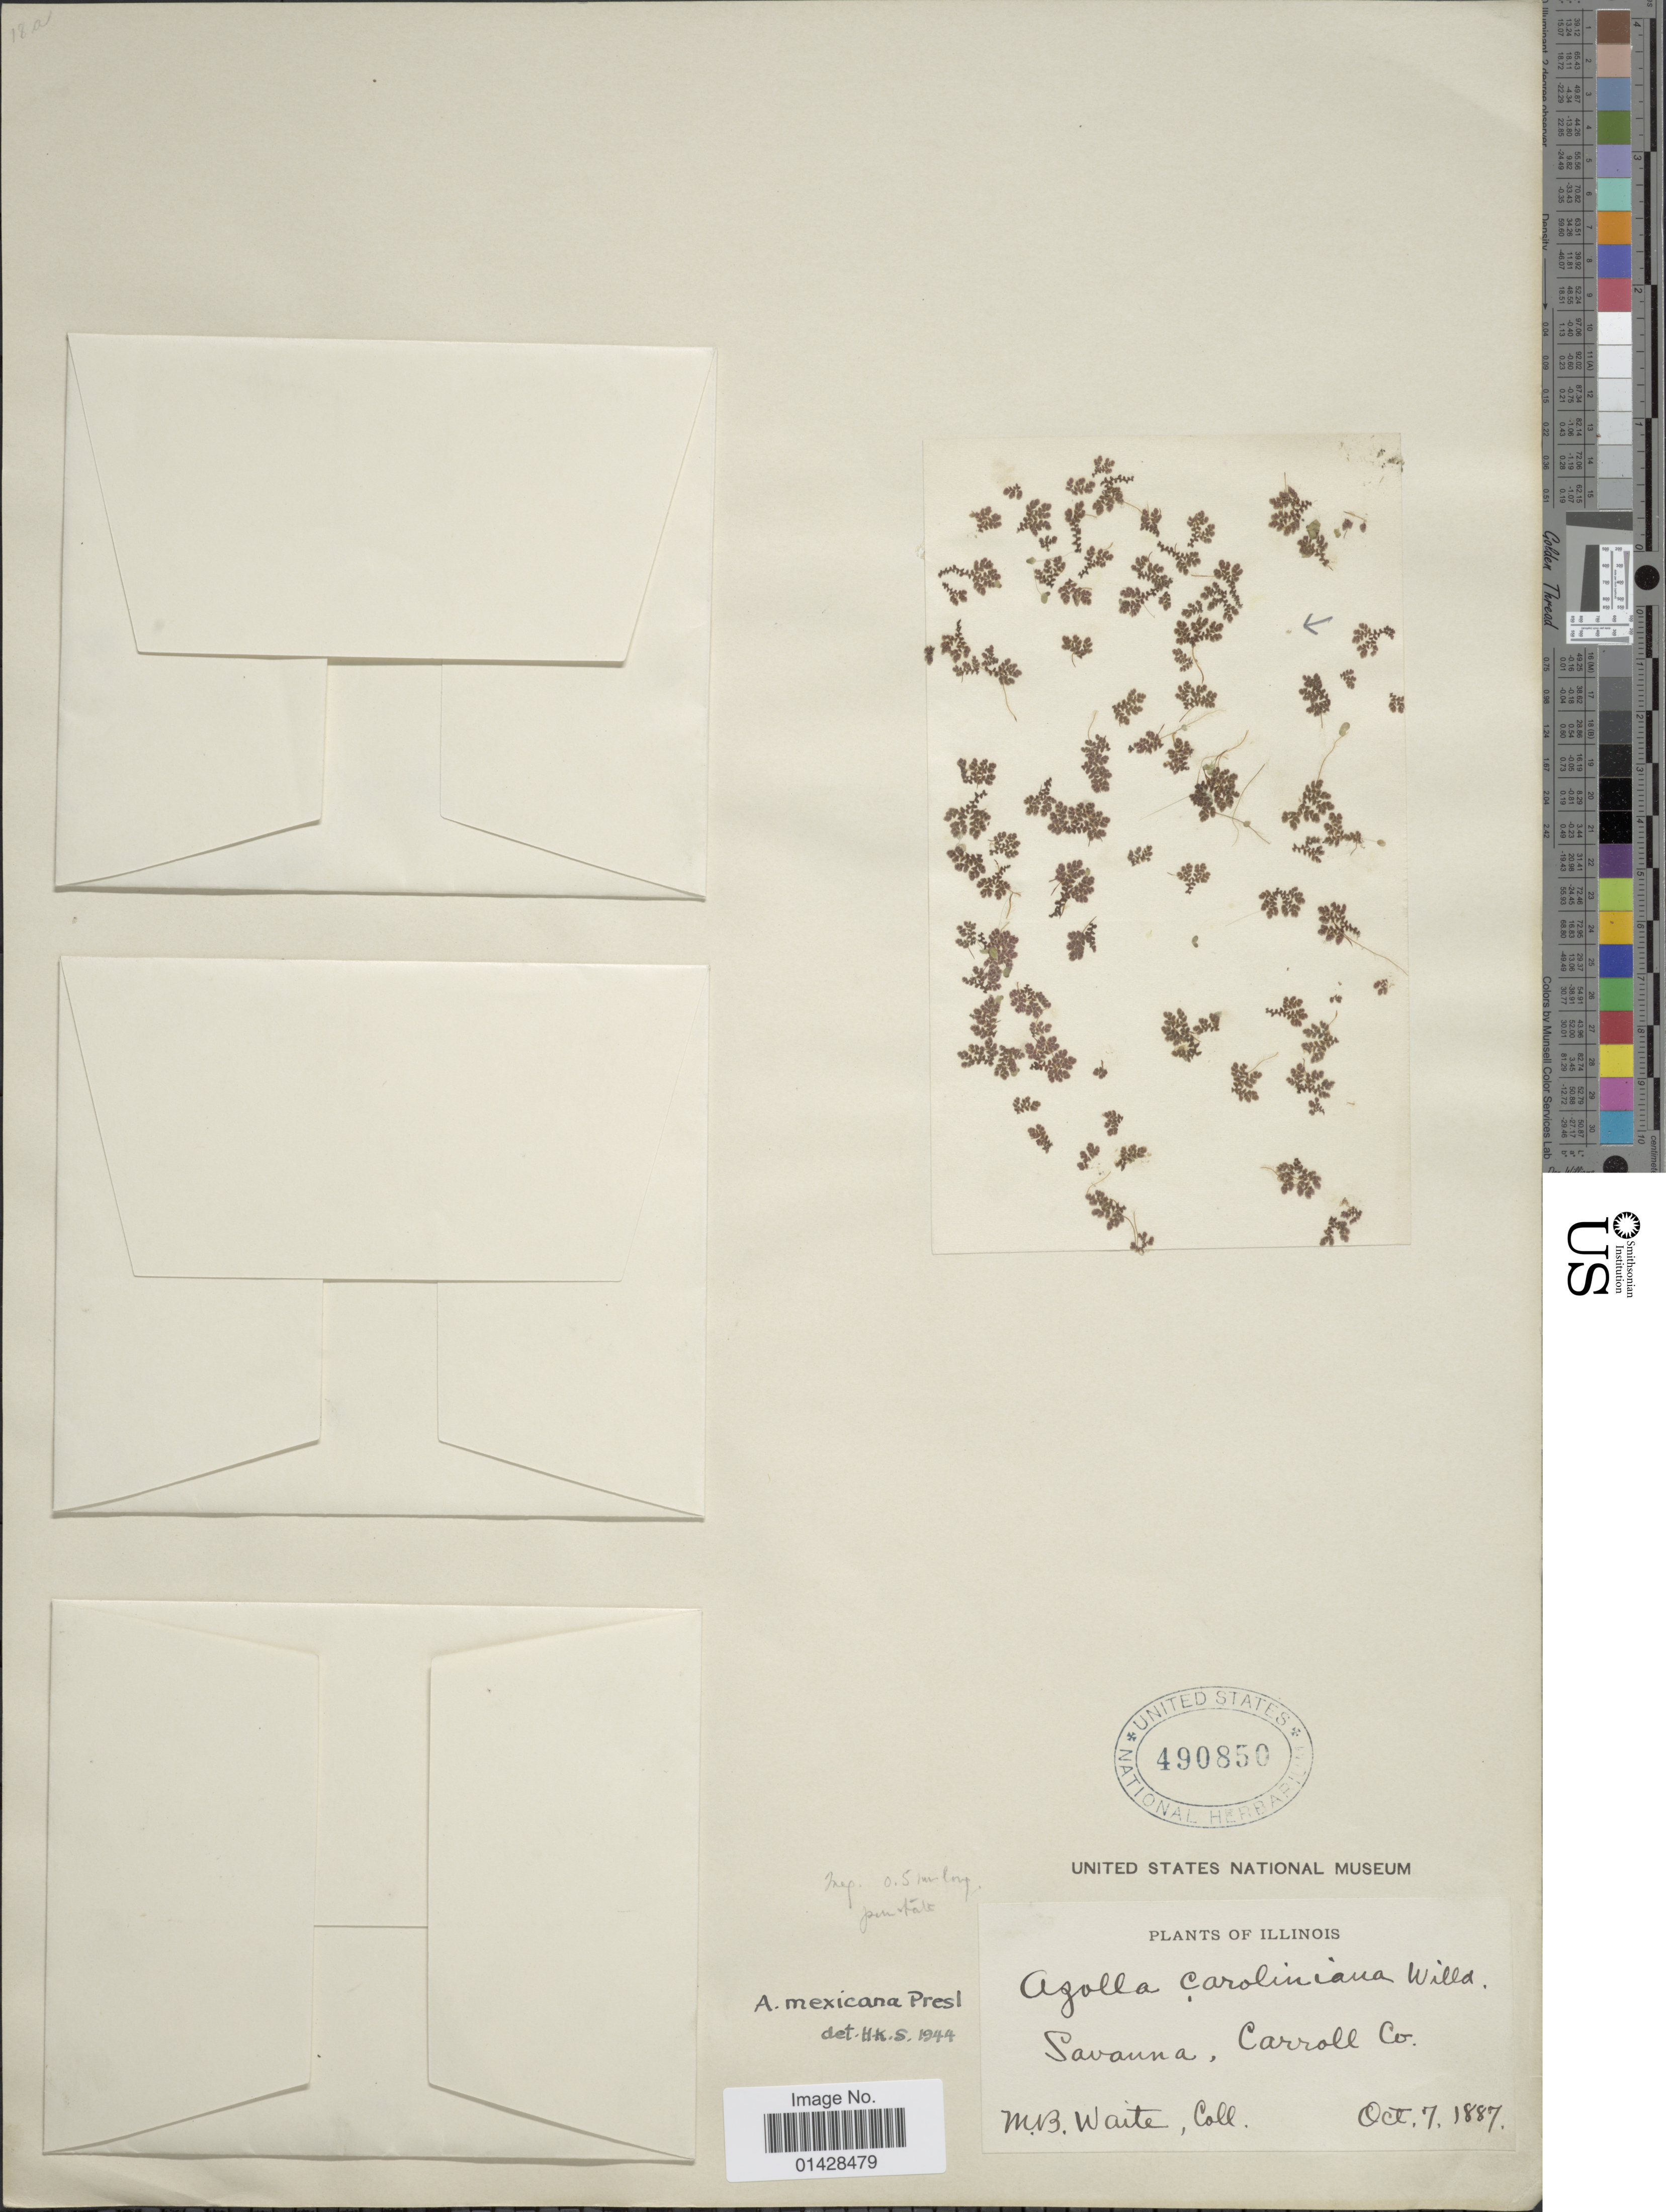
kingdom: Plantae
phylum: Tracheophyta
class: Polypodiopsida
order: Salviniales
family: Salviniaceae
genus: Azolla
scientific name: Azolla mexicana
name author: C. Presl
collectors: M. B. Waite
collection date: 1887-10-07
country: United States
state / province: Illinois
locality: Savanna, Carroll Co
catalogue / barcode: US 490850